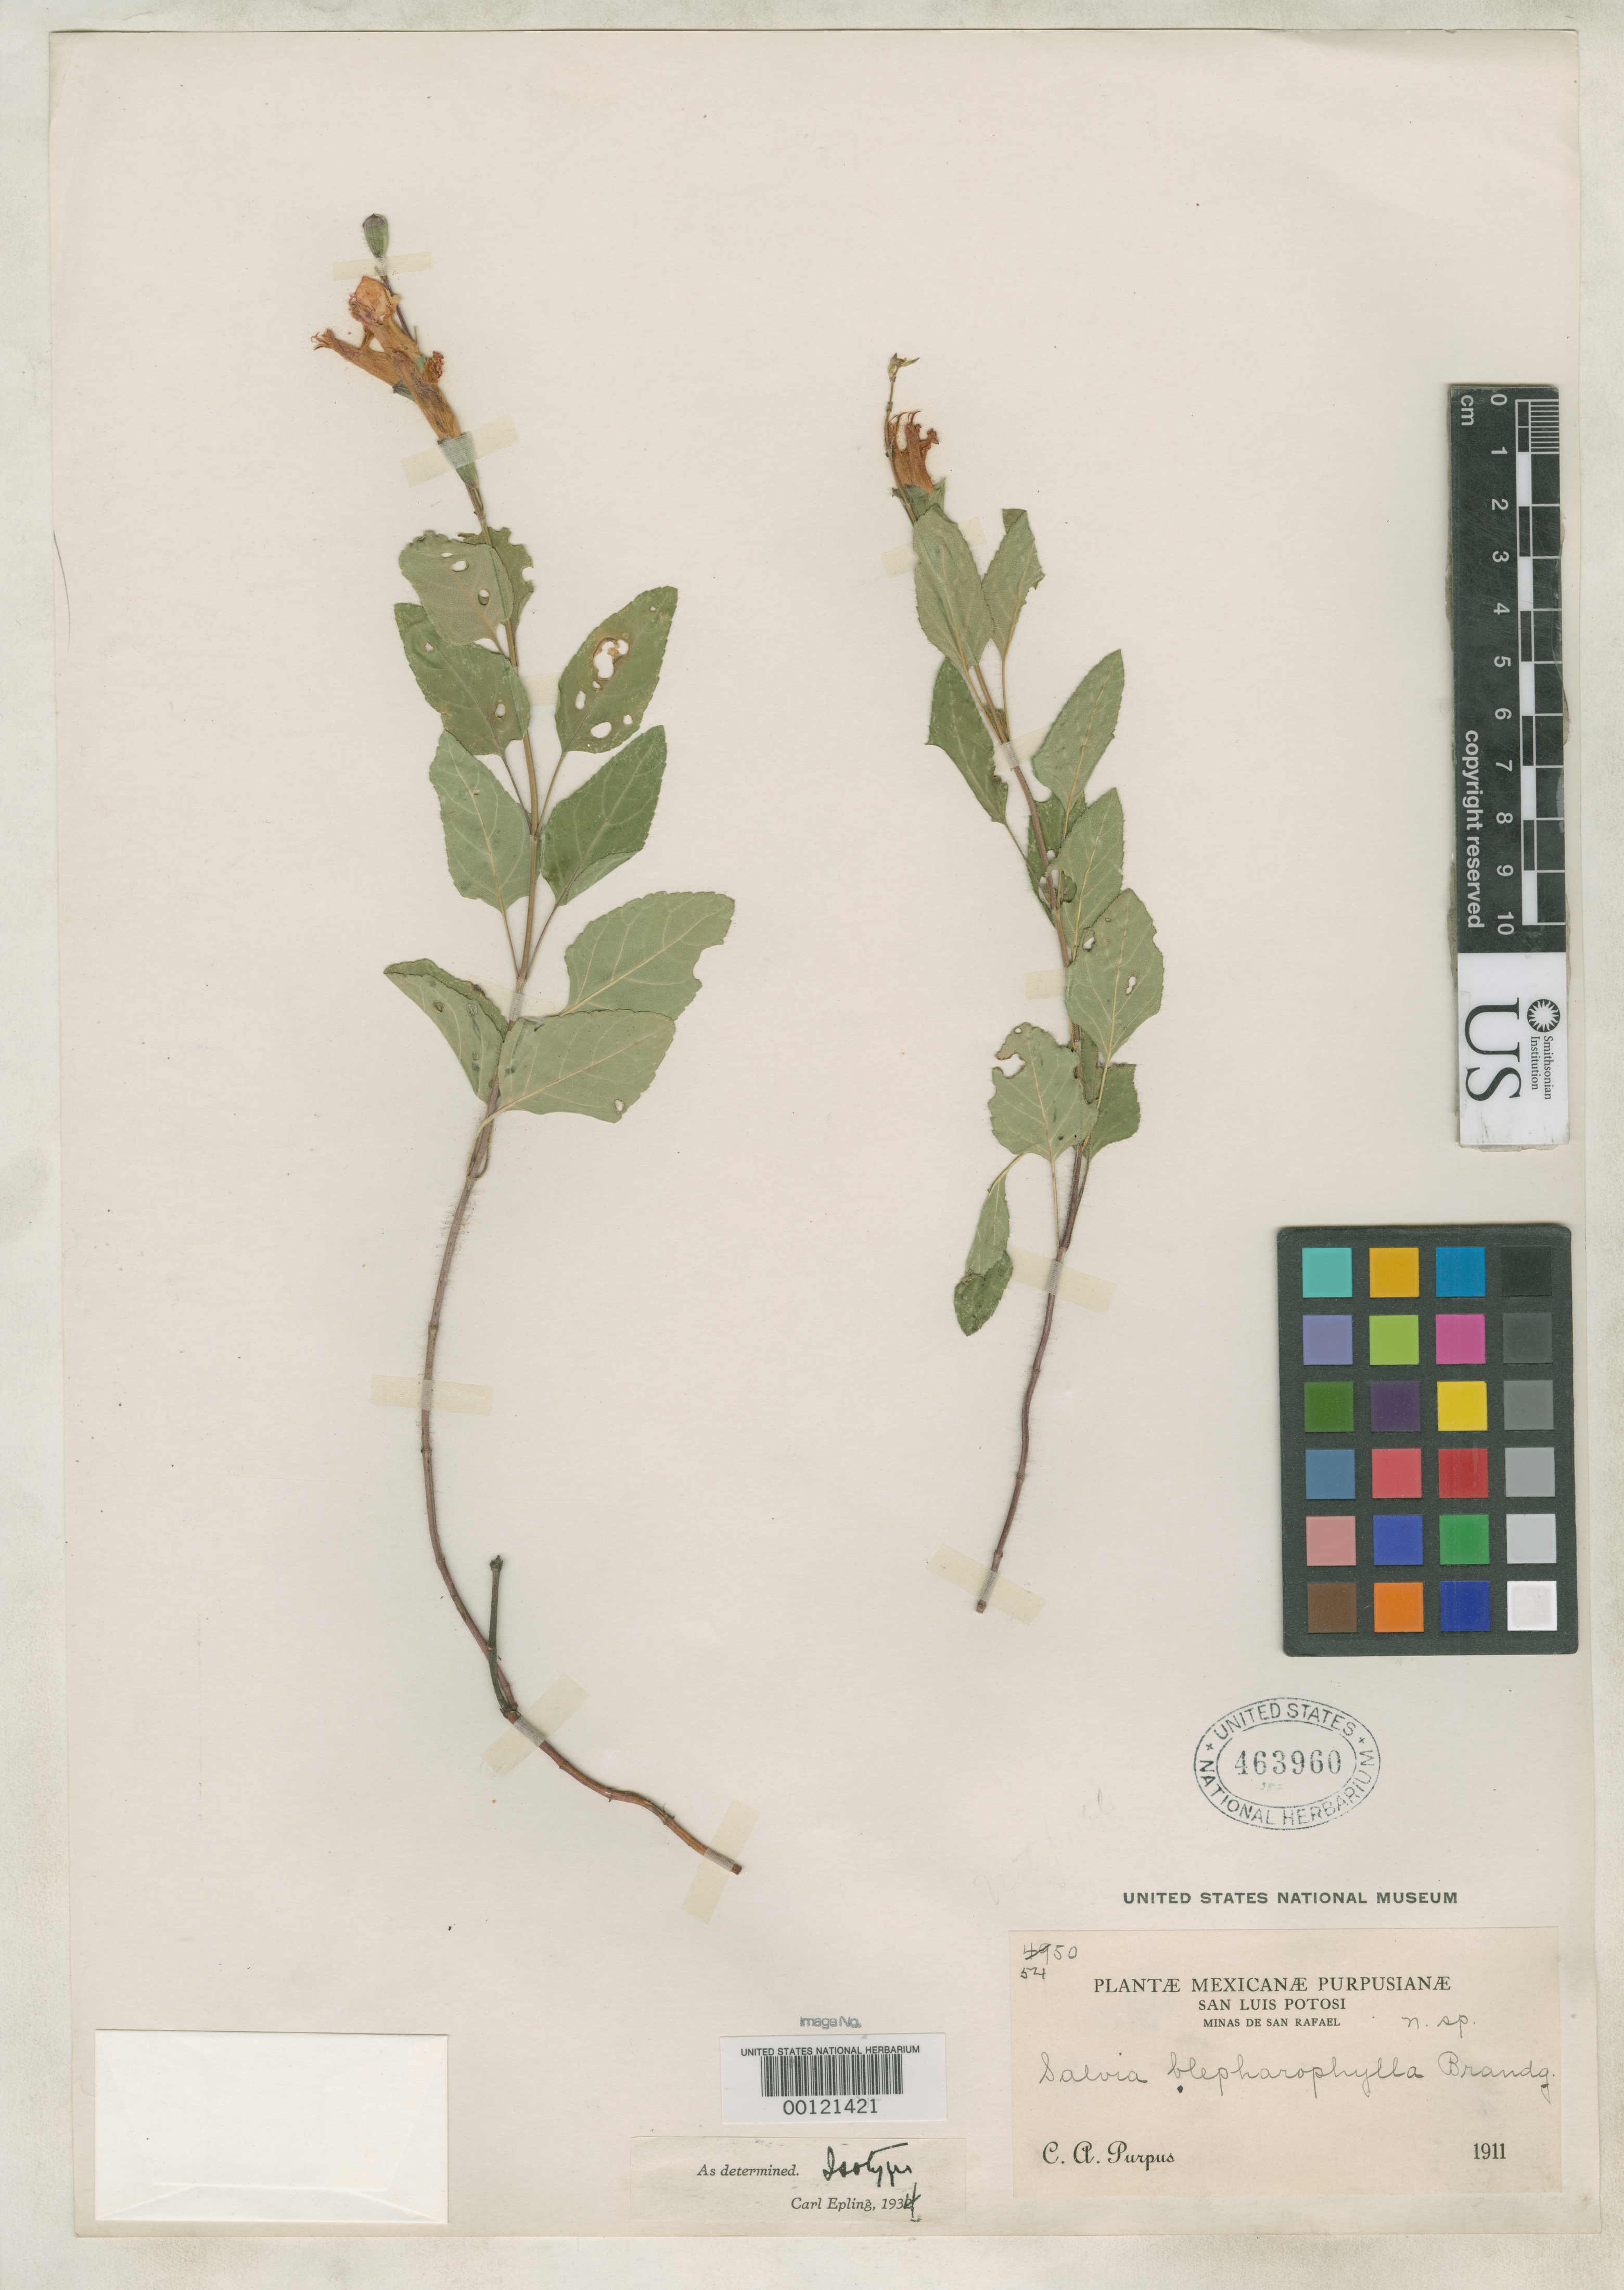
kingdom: Plantae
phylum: Tracheophyta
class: Magnoliopsida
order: Lamiales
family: Lamiaceae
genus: Salvia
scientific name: Salvia blepharophylla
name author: Brandegee ex Epling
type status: Isotype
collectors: C. A. Purpus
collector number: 4950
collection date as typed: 1911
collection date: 1911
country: Mexico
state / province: San Luis Potosi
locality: Minas de San Rafael.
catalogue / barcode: US 463960